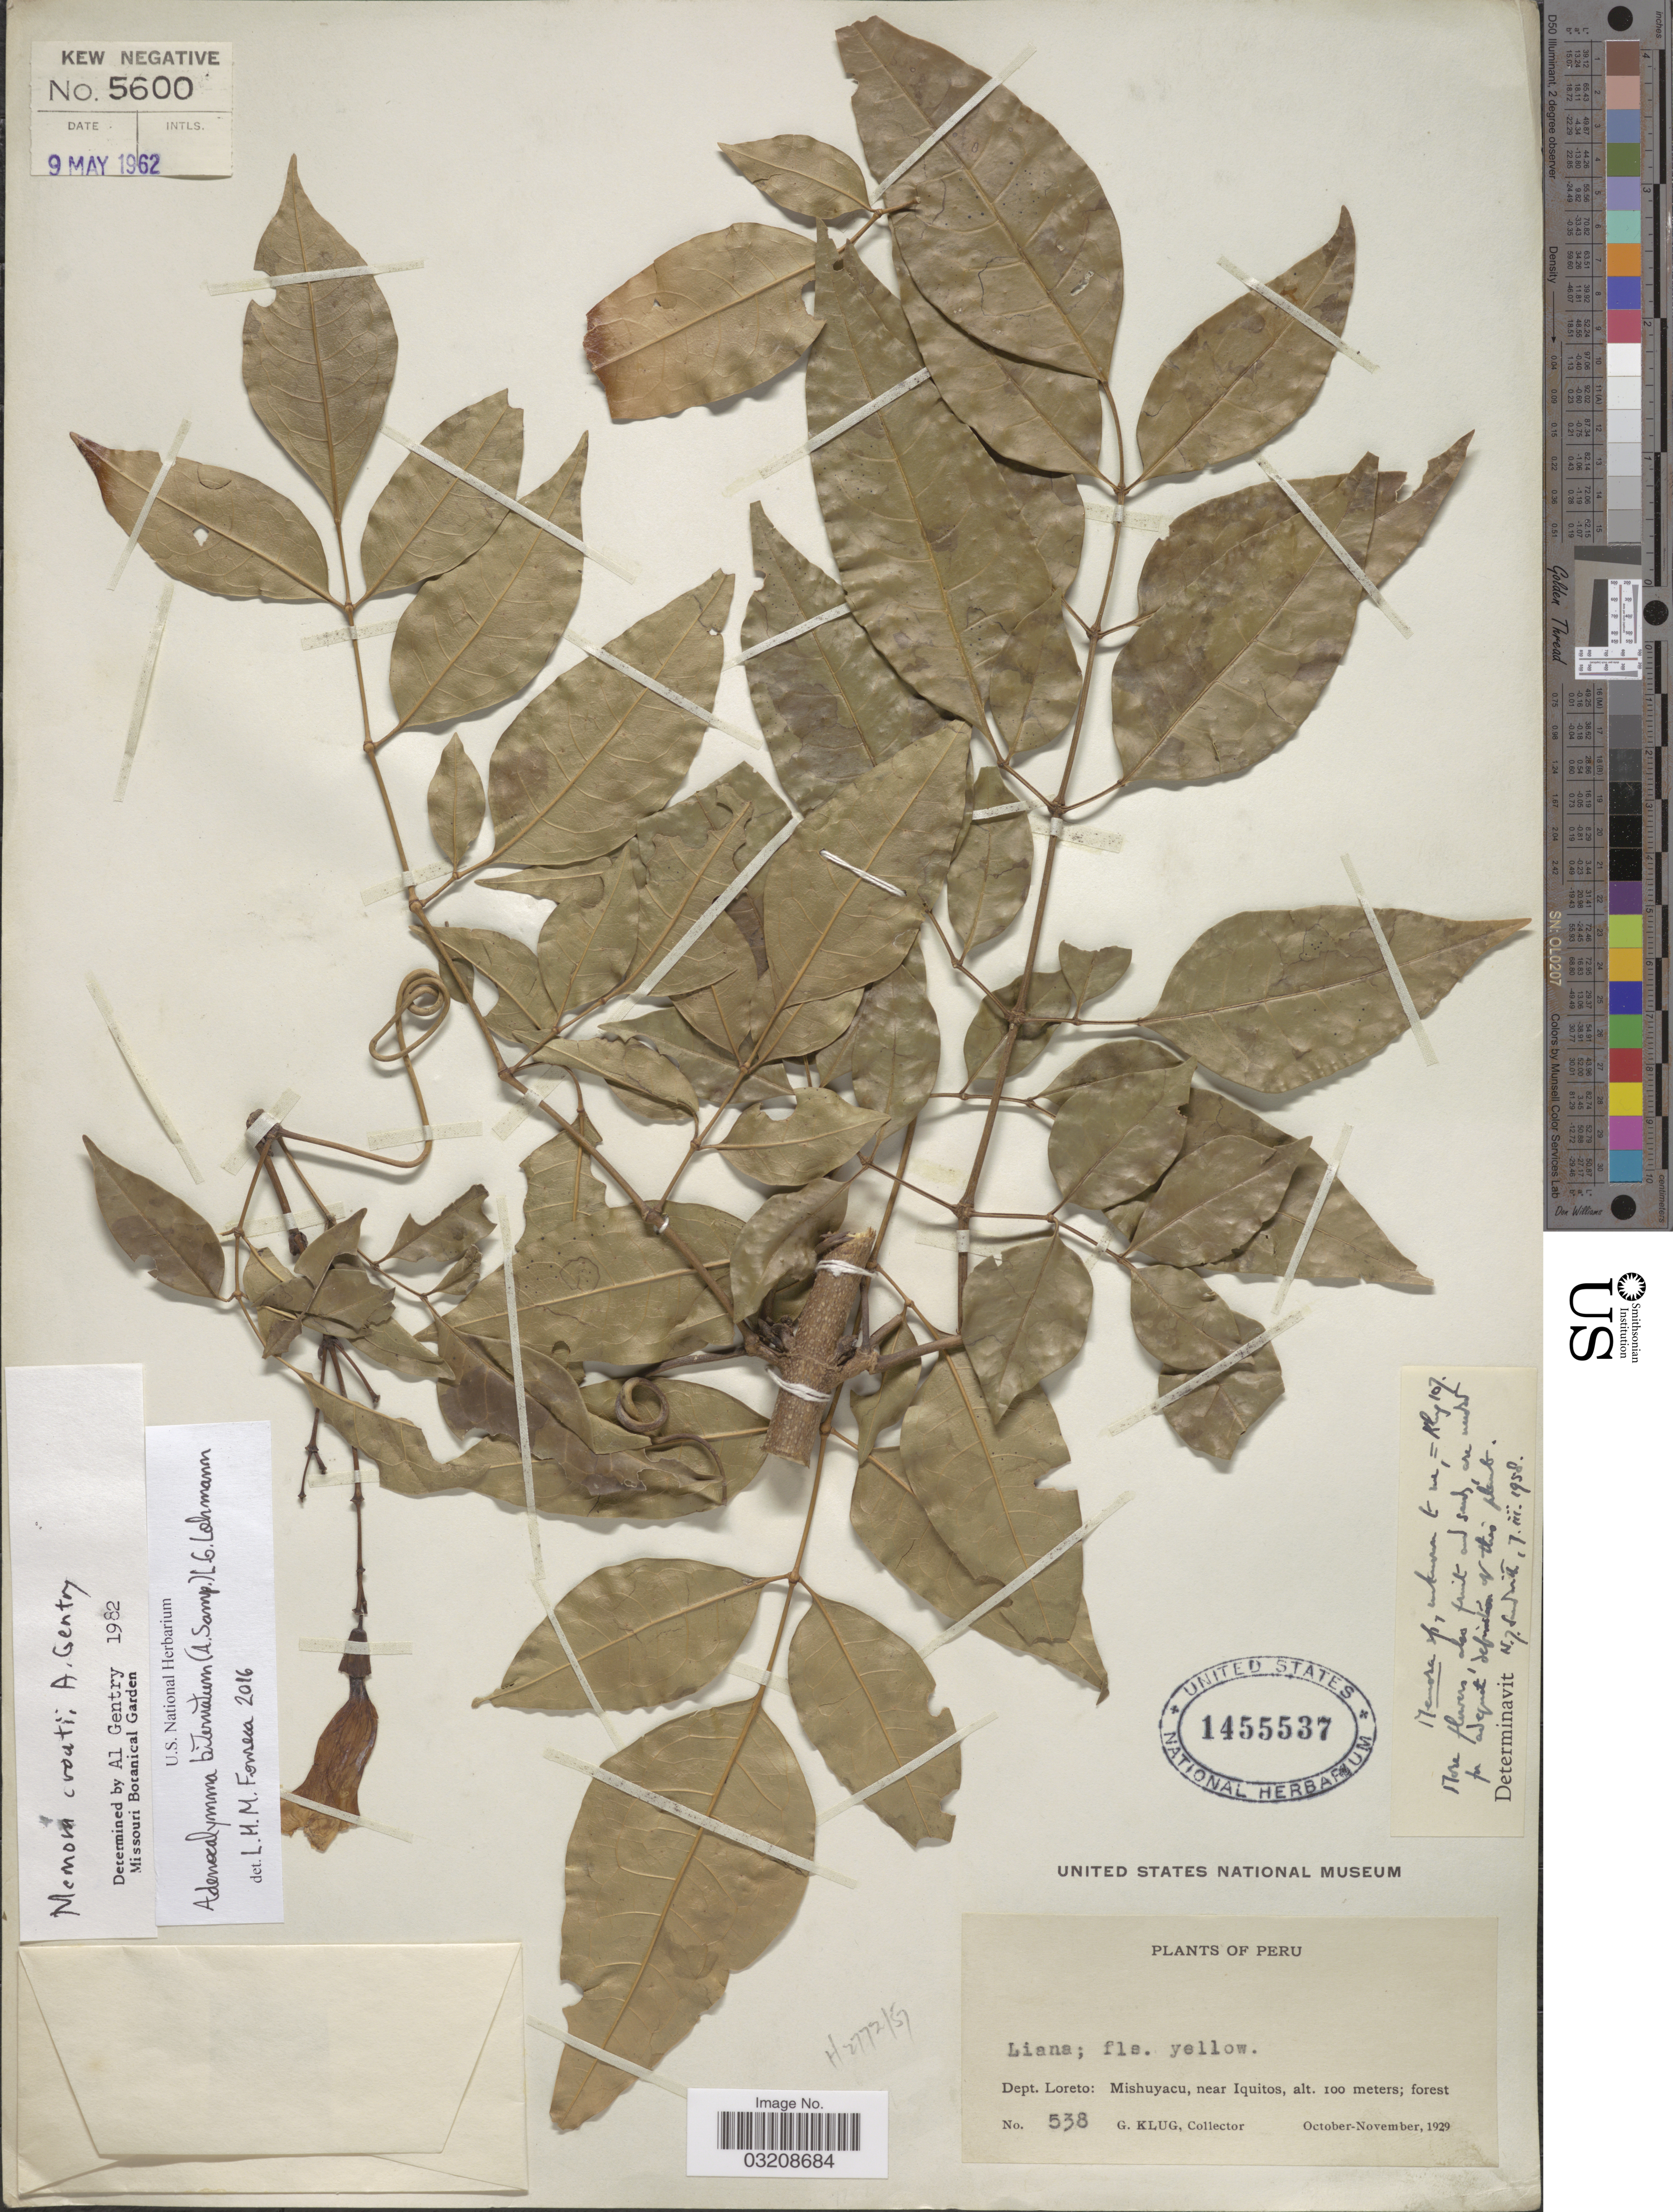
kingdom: Plantae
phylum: Tracheophyta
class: Magnoliopsida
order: Lamiales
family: Bignoniaceae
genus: Adenocalymma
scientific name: Adenocalymma biternatum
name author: (A. Samp.) L.G. Lohmann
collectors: G. Klug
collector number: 538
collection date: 1929-10/1929-11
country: Peru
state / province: Loreto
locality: Dept. Loreto: Mishuyacu, near Iquitos.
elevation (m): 100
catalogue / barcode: US 1455537